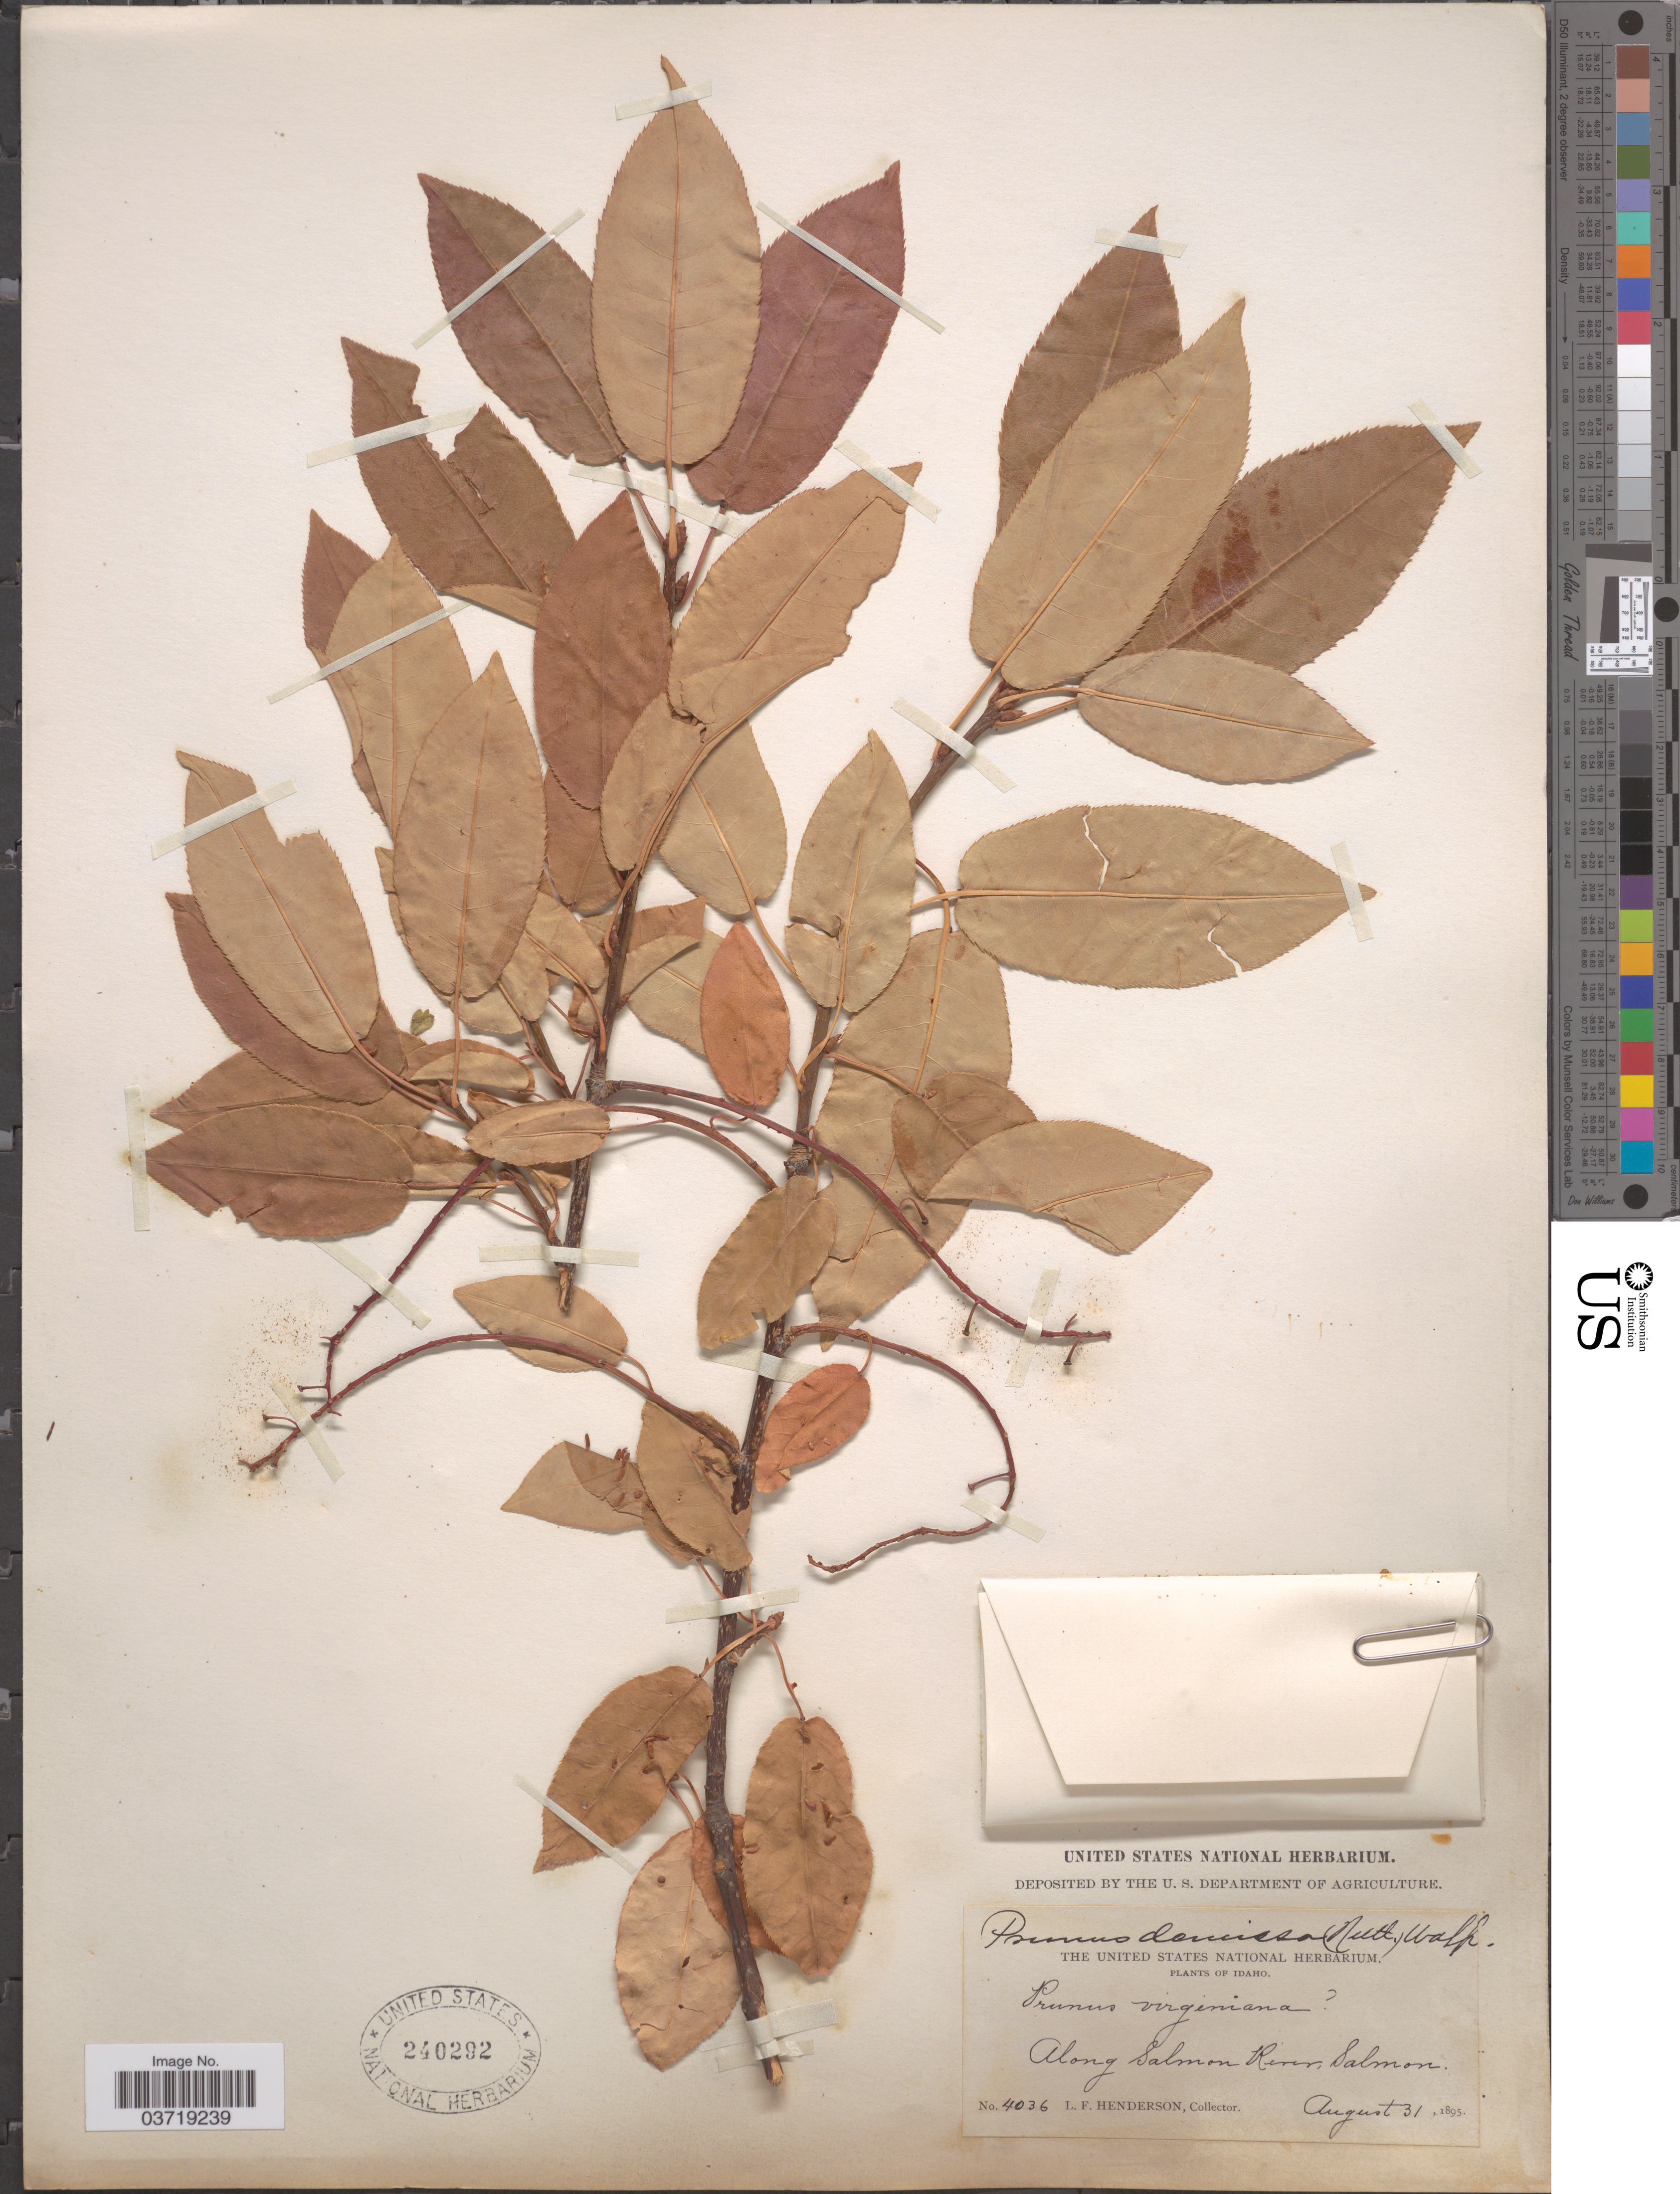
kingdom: Plantae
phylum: Tracheophyta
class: Magnoliopsida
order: Rosales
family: Rosaceae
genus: Prunus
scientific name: Prunus virginiana var. demissa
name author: (Nutt.) Torr.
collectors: L. Henderson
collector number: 4036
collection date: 1895-08-31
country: United States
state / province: Idaho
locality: Along Salmon River, Salmon.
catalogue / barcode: US 240292